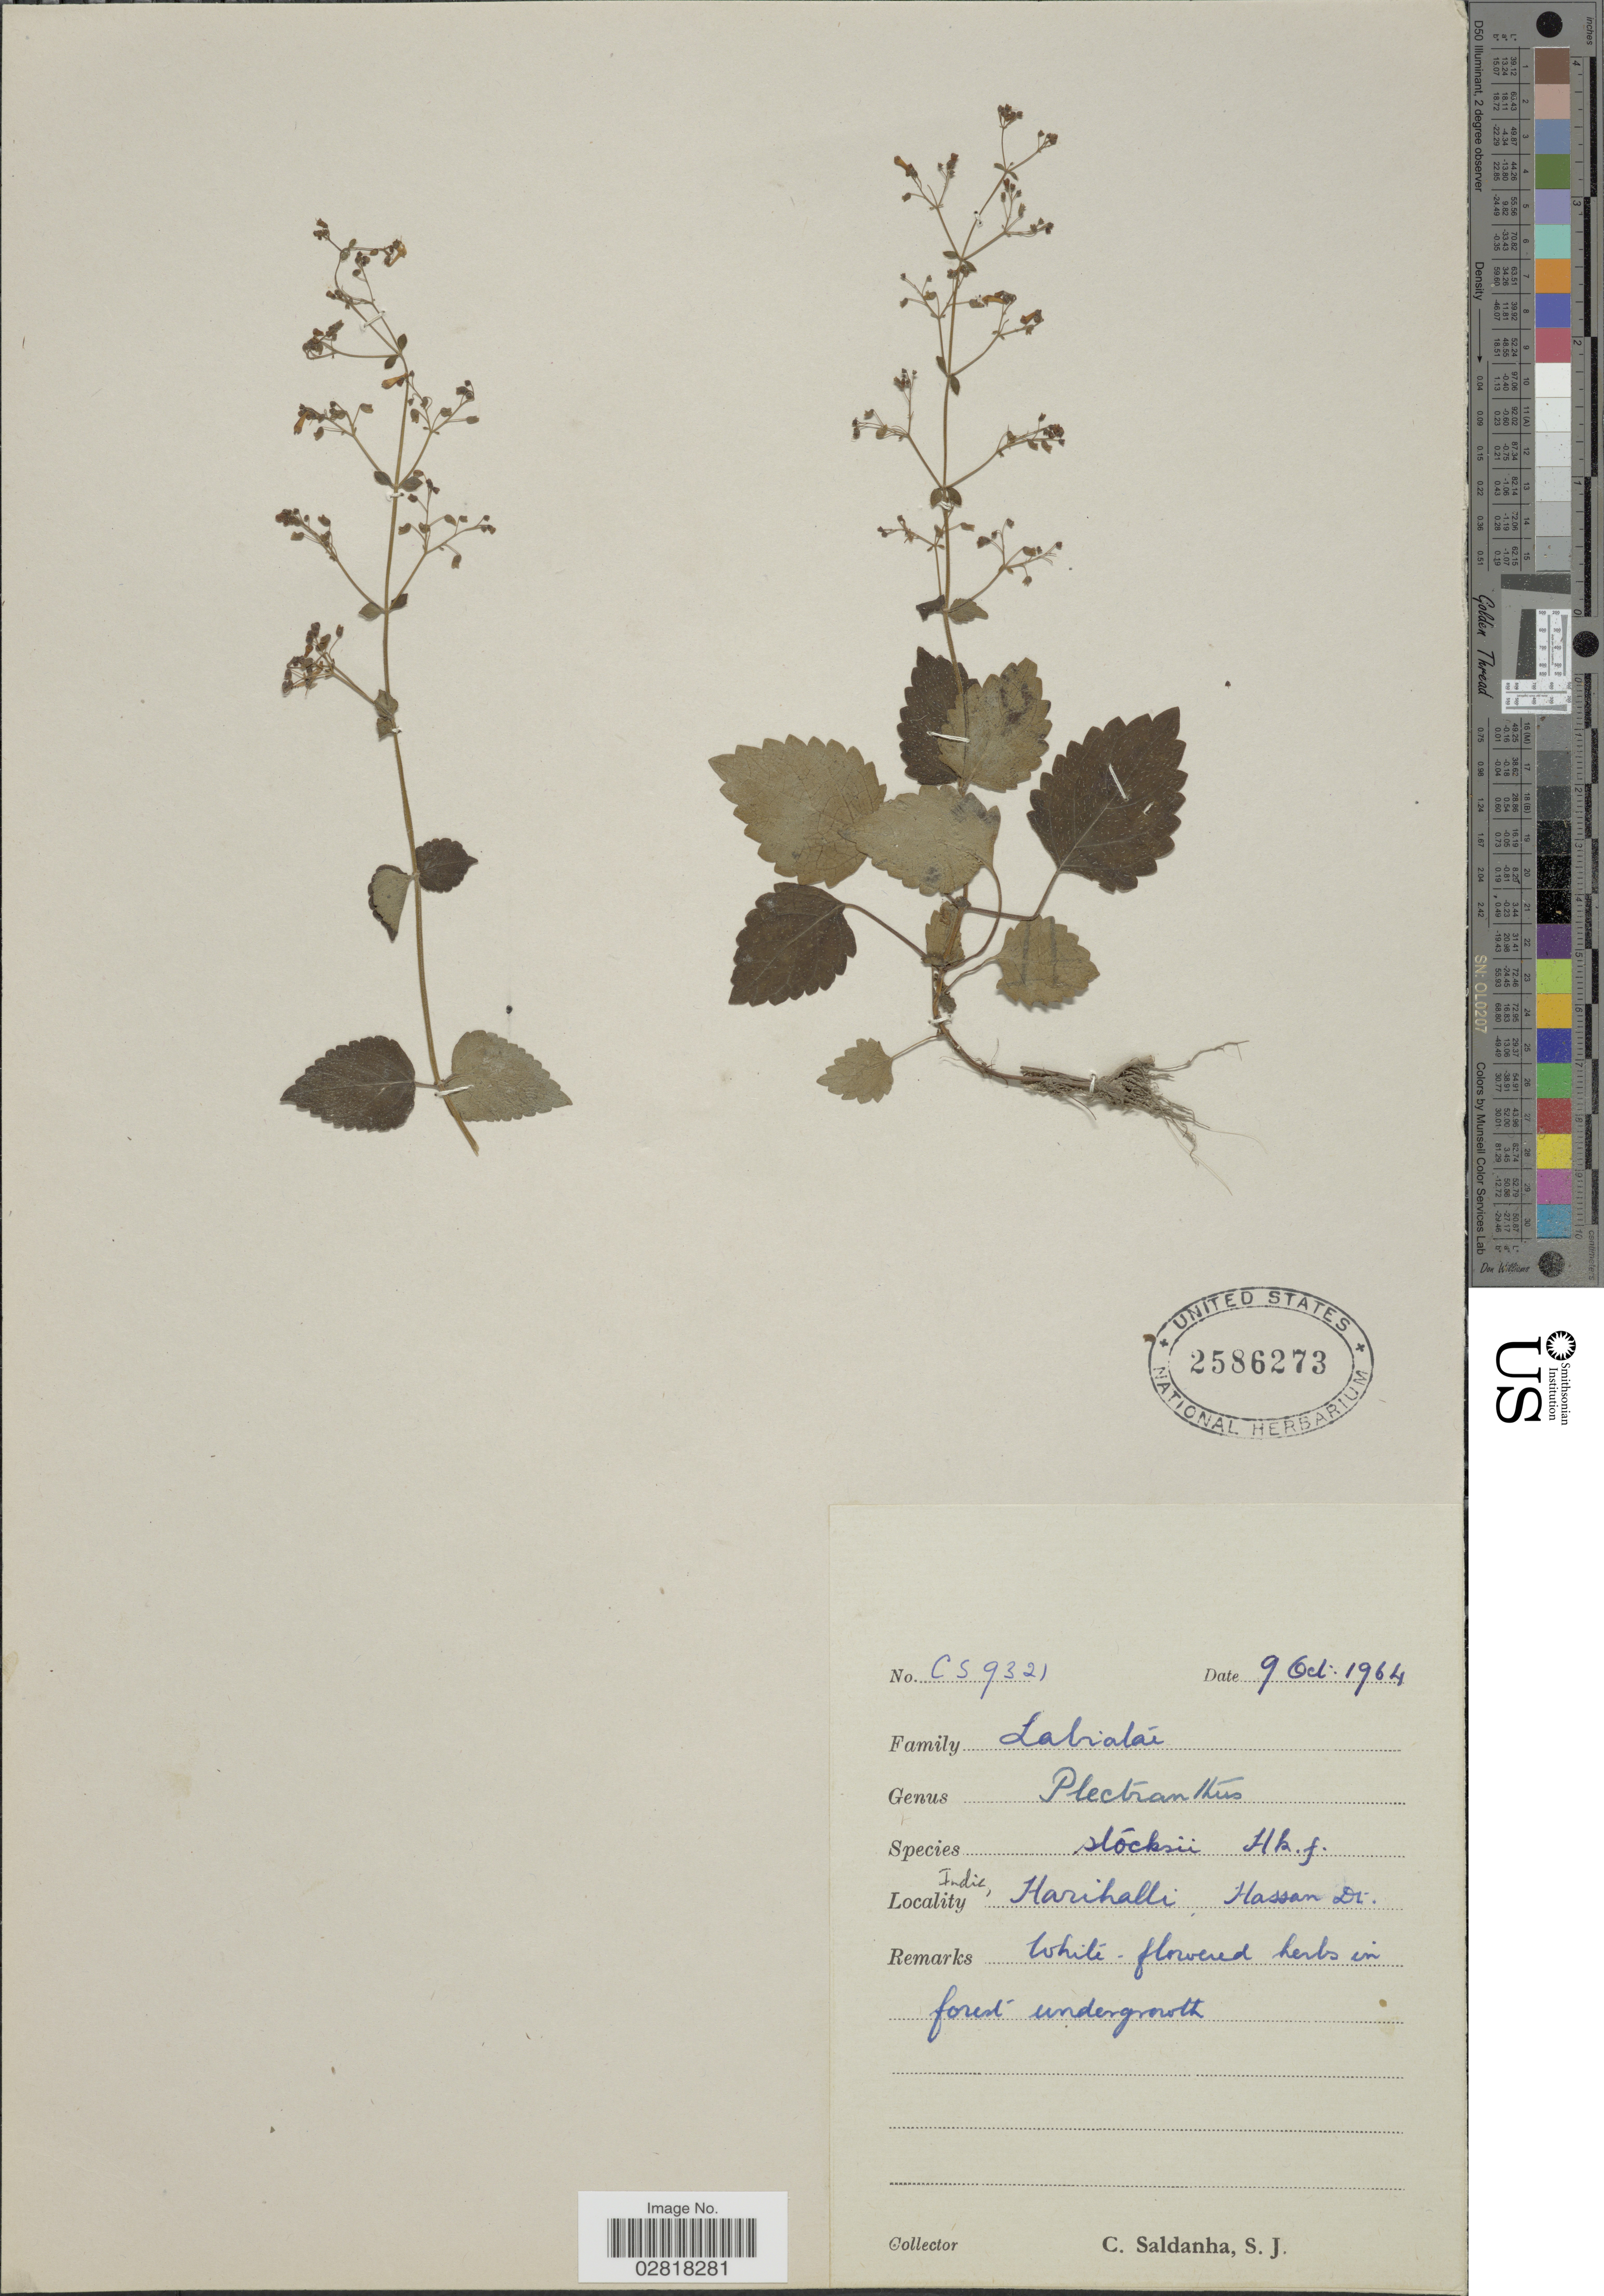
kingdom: Plantae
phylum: Tracheophyta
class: Magnoliopsida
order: Lamiales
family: Lamiaceae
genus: Plectranthus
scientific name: Plectranthus stocksii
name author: Hook. f.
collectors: C. Saldanha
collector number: CS9321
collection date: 1964-10-09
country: India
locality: Harihalli, Hassan Dt.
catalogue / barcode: US 2586273